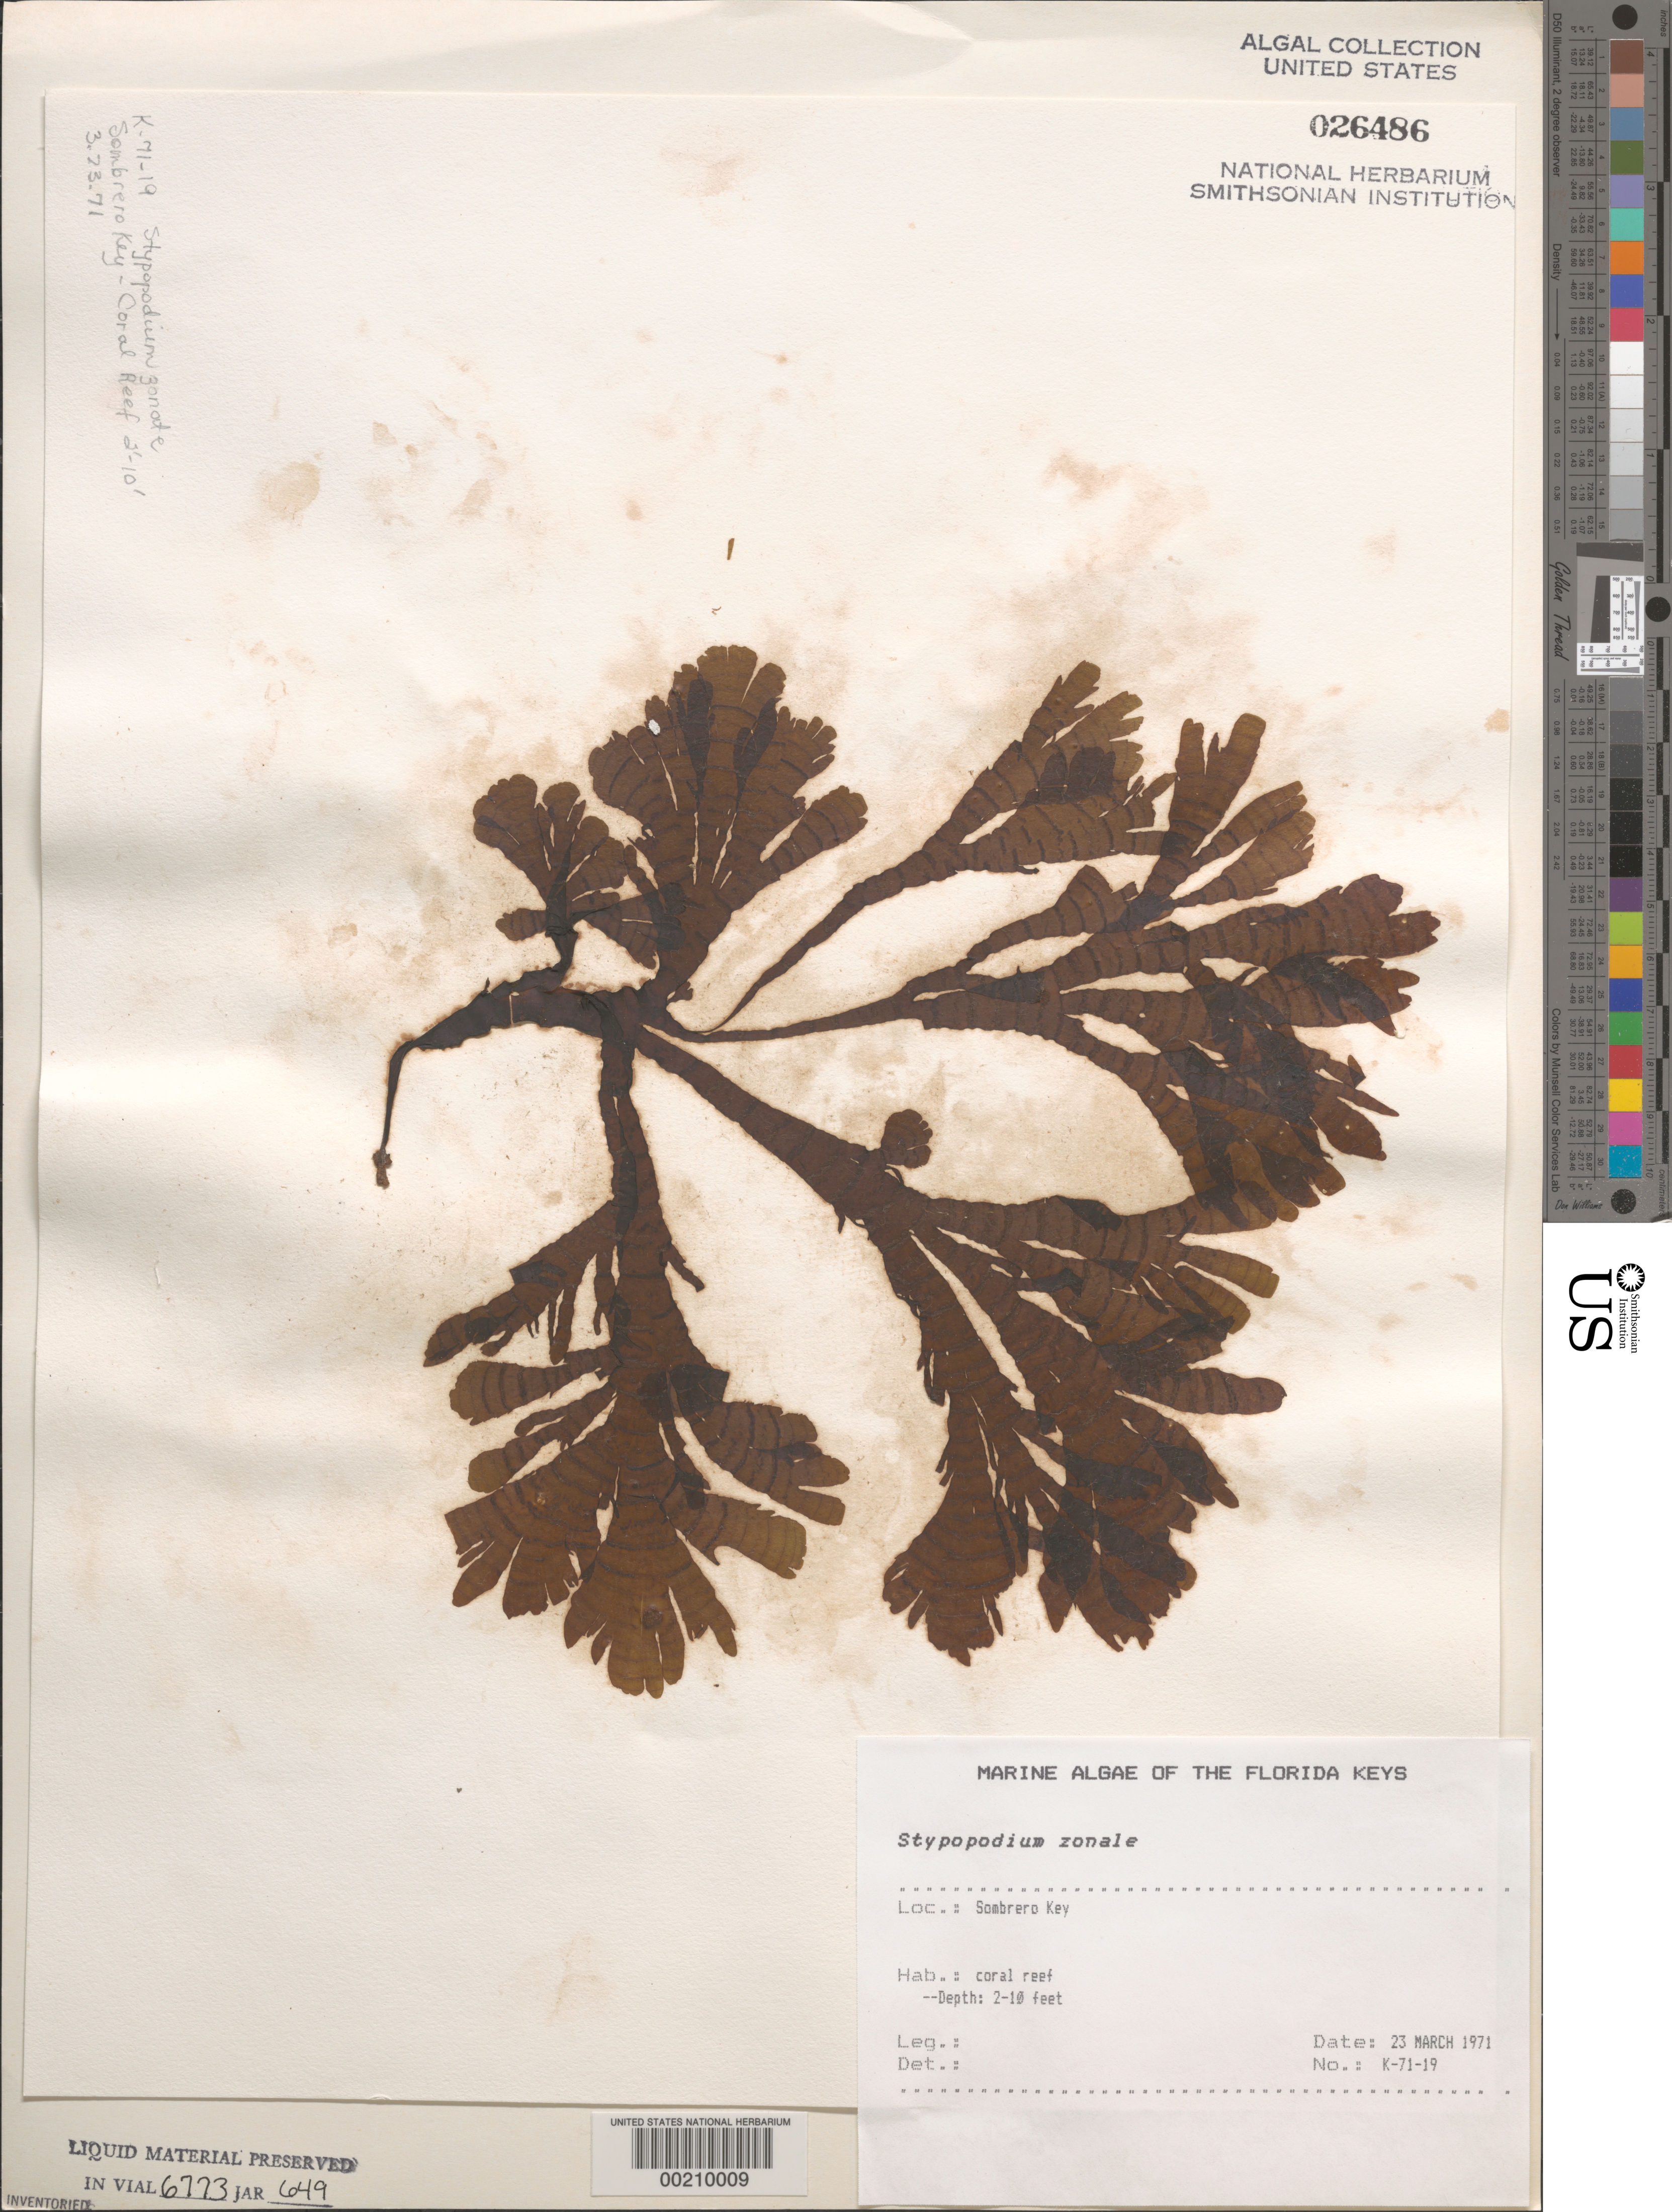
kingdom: Chromista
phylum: Ochrophyta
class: Phaeophyceae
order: Dictyotales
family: Dictyotaceae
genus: Stypopodium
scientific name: Stypopodium zonale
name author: (J.V.Lamouroux) Papenf.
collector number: K-71-19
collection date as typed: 23 Mar 1971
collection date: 1971-03-23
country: United States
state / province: Florida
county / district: Monroe County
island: Sombrero Key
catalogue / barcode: US 26486